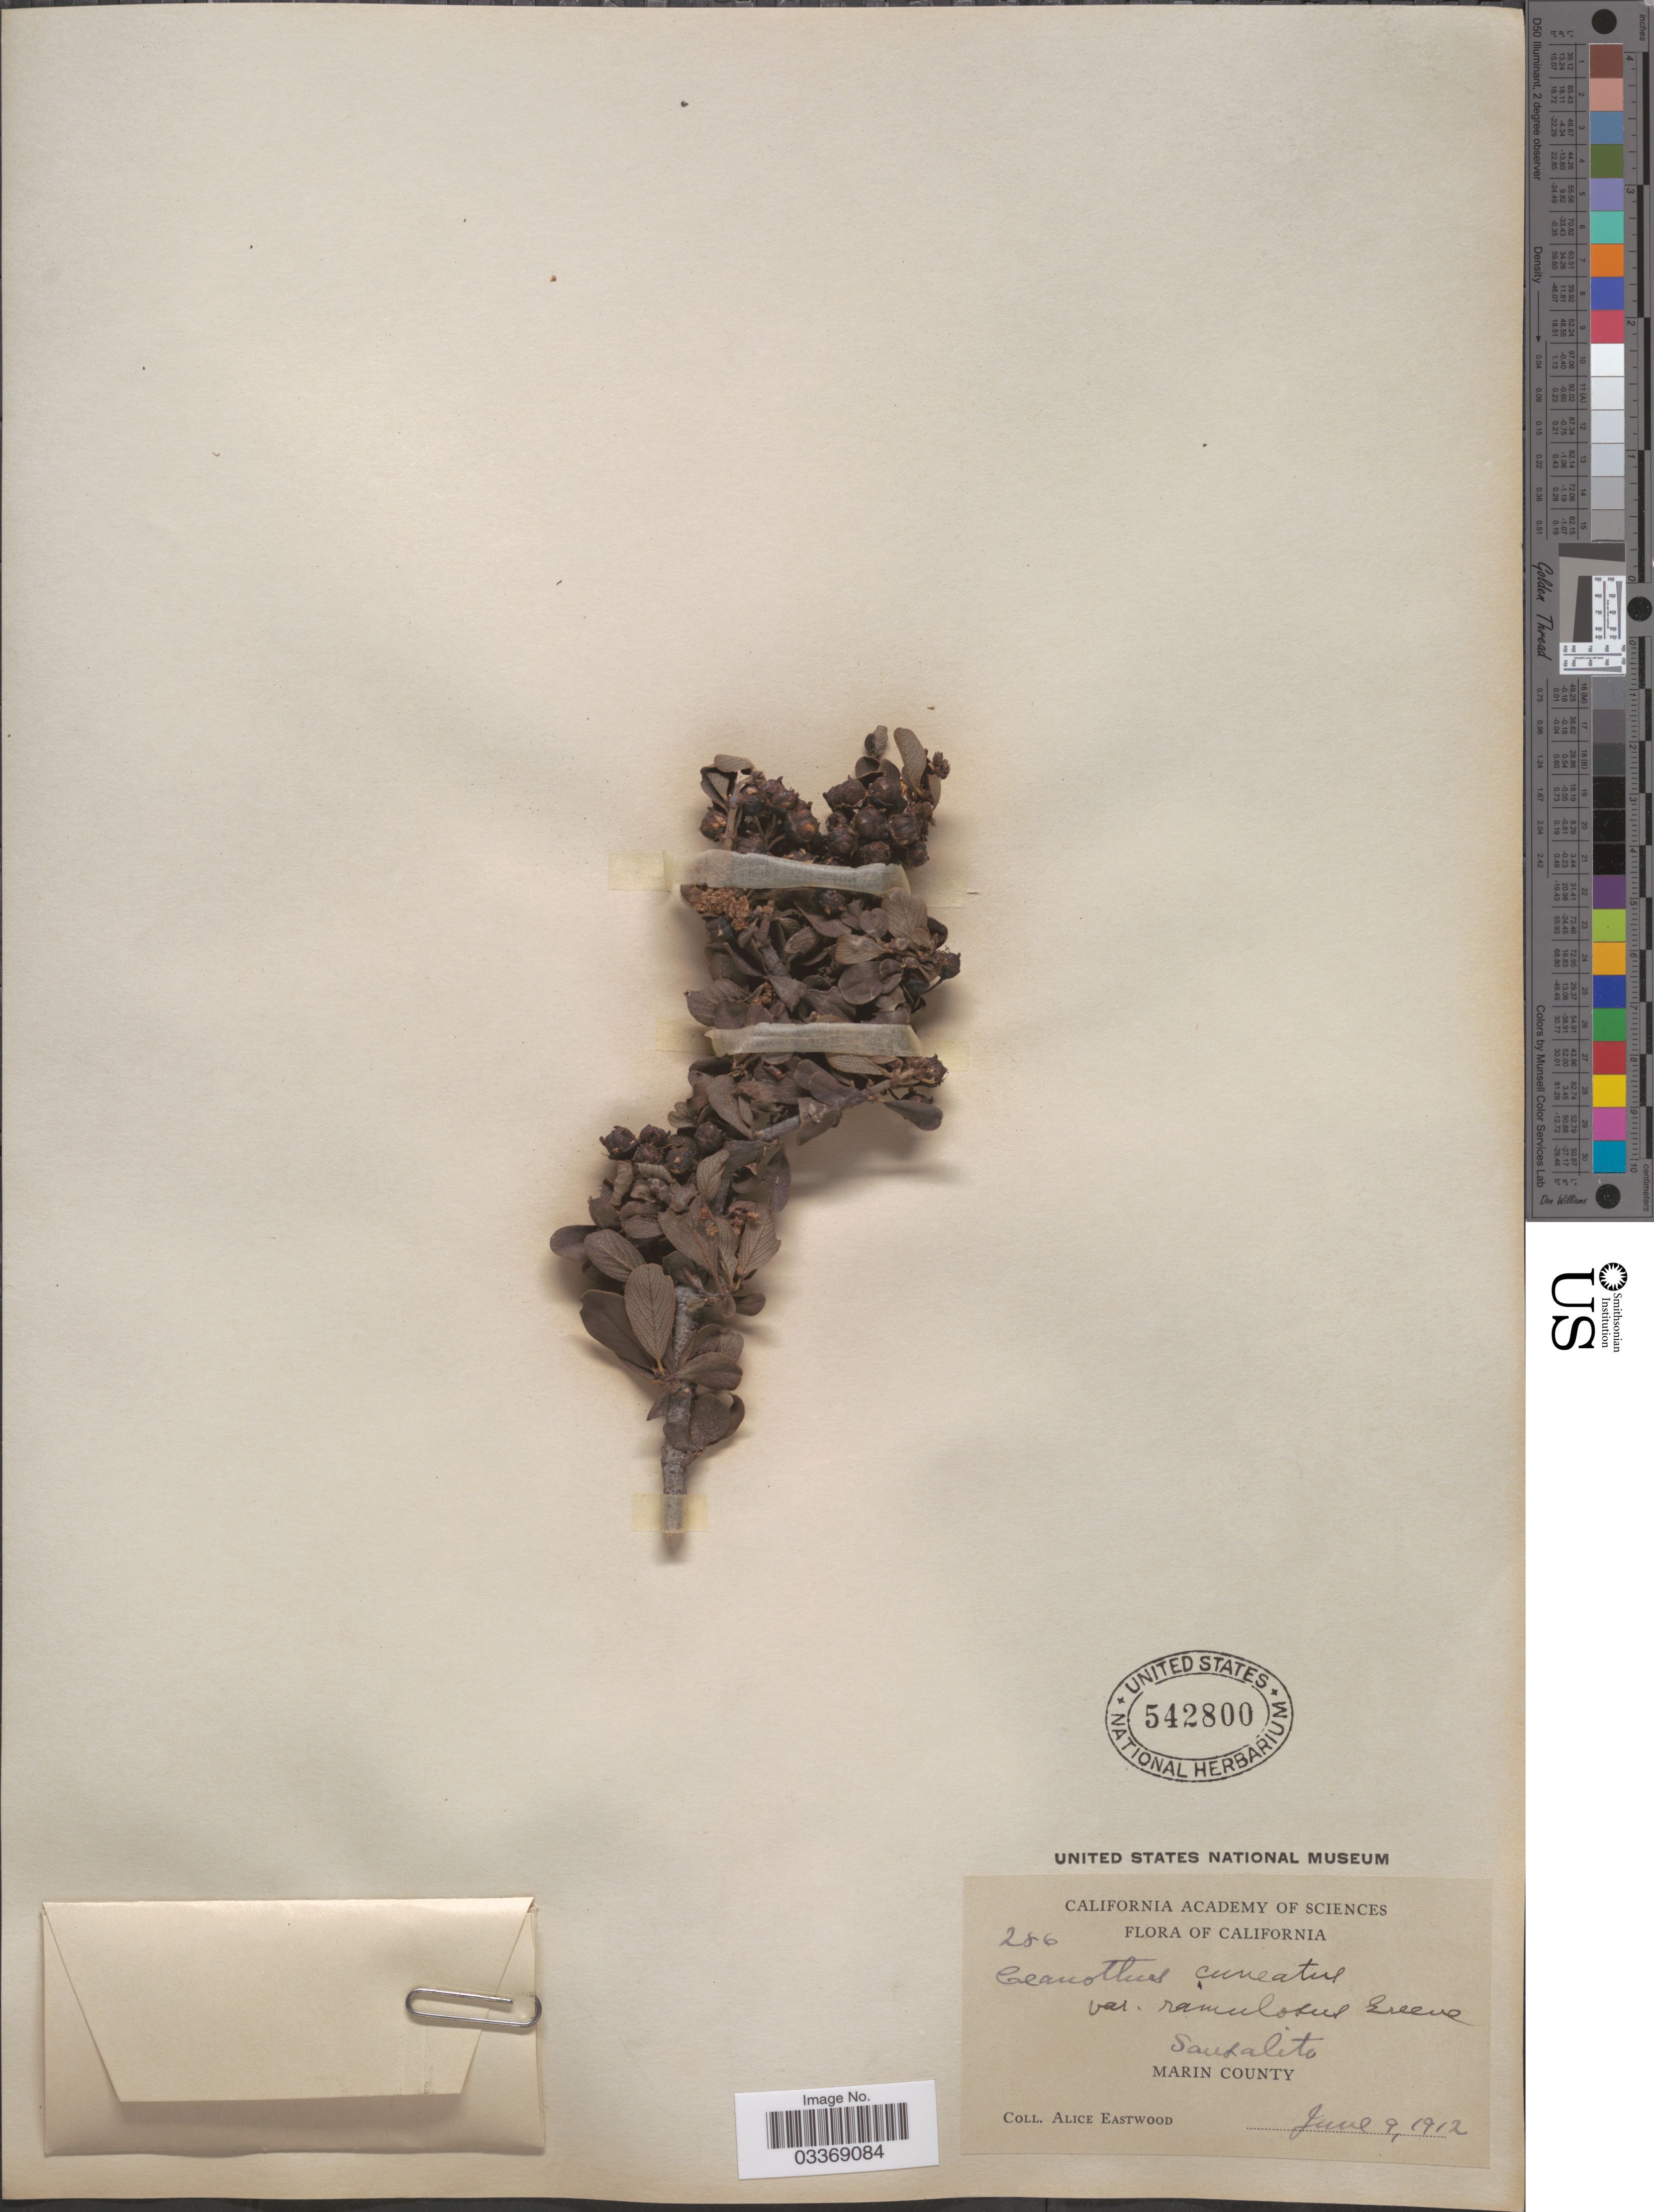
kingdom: Plantae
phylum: Tracheophyta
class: Magnoliopsida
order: Rosales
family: Rhamnaceae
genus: Ceanothus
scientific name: Ceanothus cuneatus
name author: (Hook.) Nutt.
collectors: A. Eastwood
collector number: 286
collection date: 1912-06-09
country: United States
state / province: California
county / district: Marin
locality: Sausalito. Marin County.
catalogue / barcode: US 542800